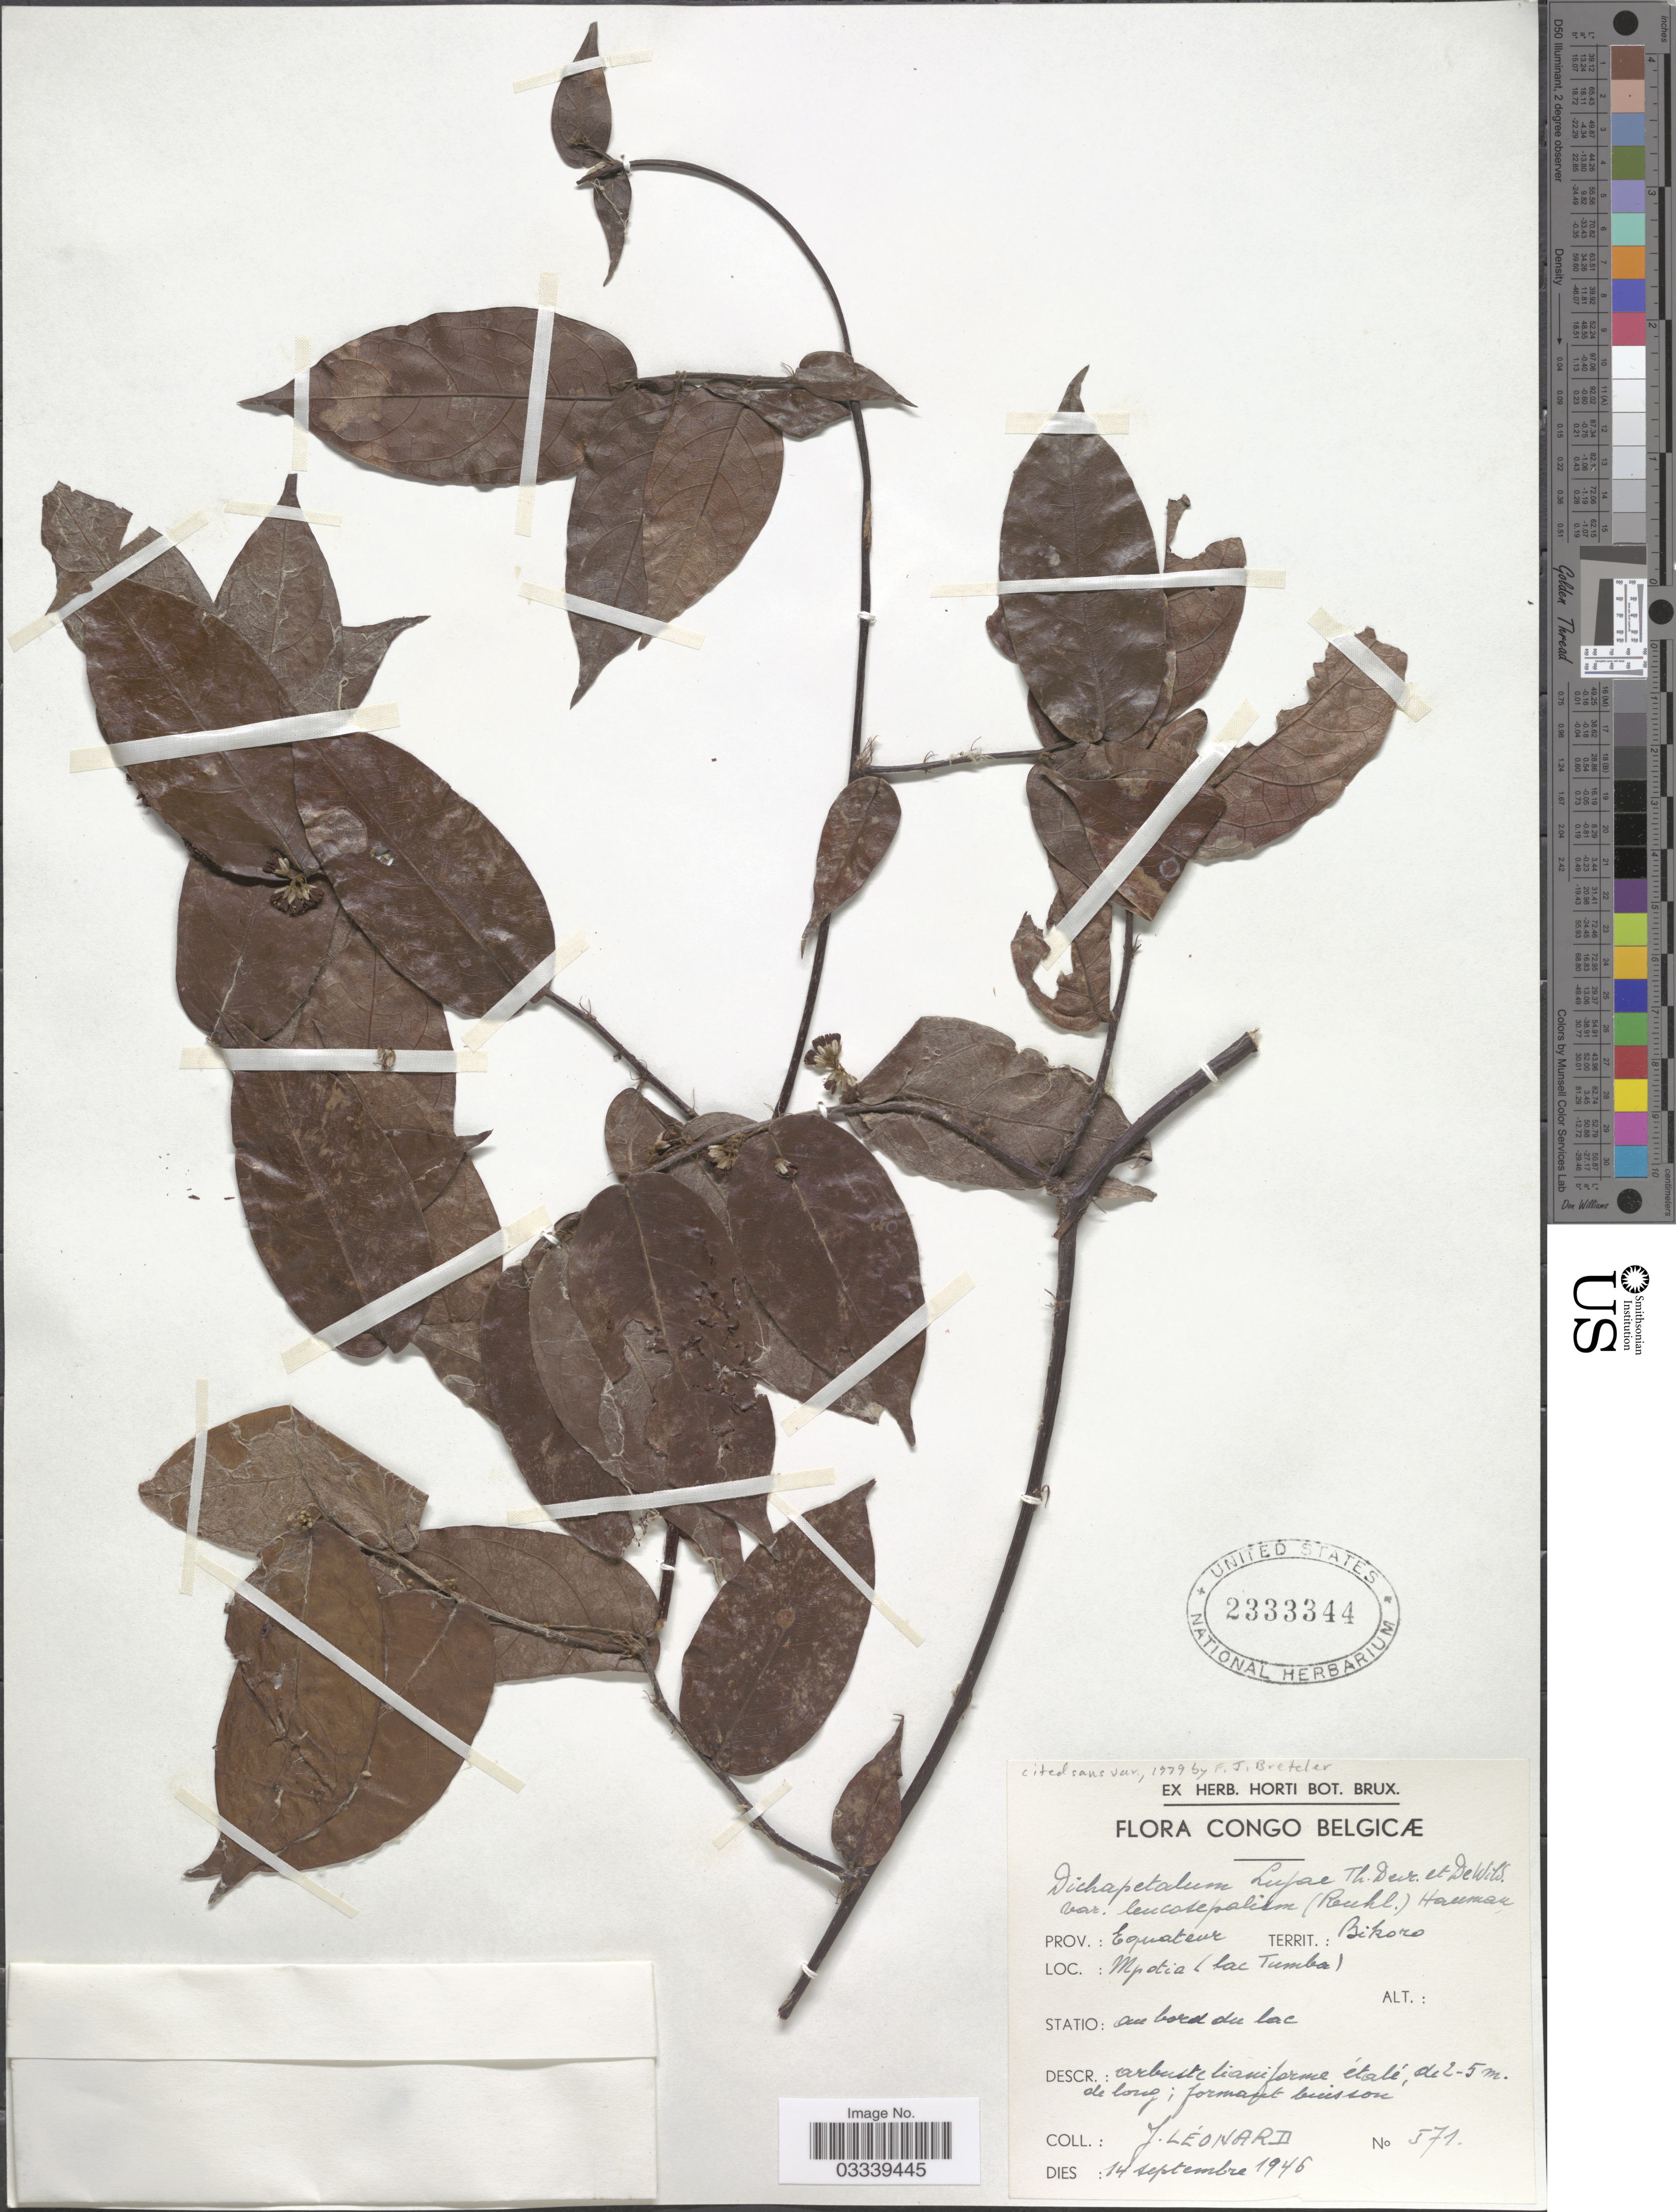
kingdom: Plantae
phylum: Tracheophyta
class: Magnoliopsida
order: Malpighiales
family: Dichapetalaceae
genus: Dichapetalum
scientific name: Dichapetalum lujae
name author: De Wild.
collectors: J. Leonard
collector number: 571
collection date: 1946-09-14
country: Congo, Democratic Republic of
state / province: Equateur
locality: Congo Belgicæ. Territ.: Bikoro. Mpotia (lac Tumba). Statio: au bord du lac.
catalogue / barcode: US 2333344